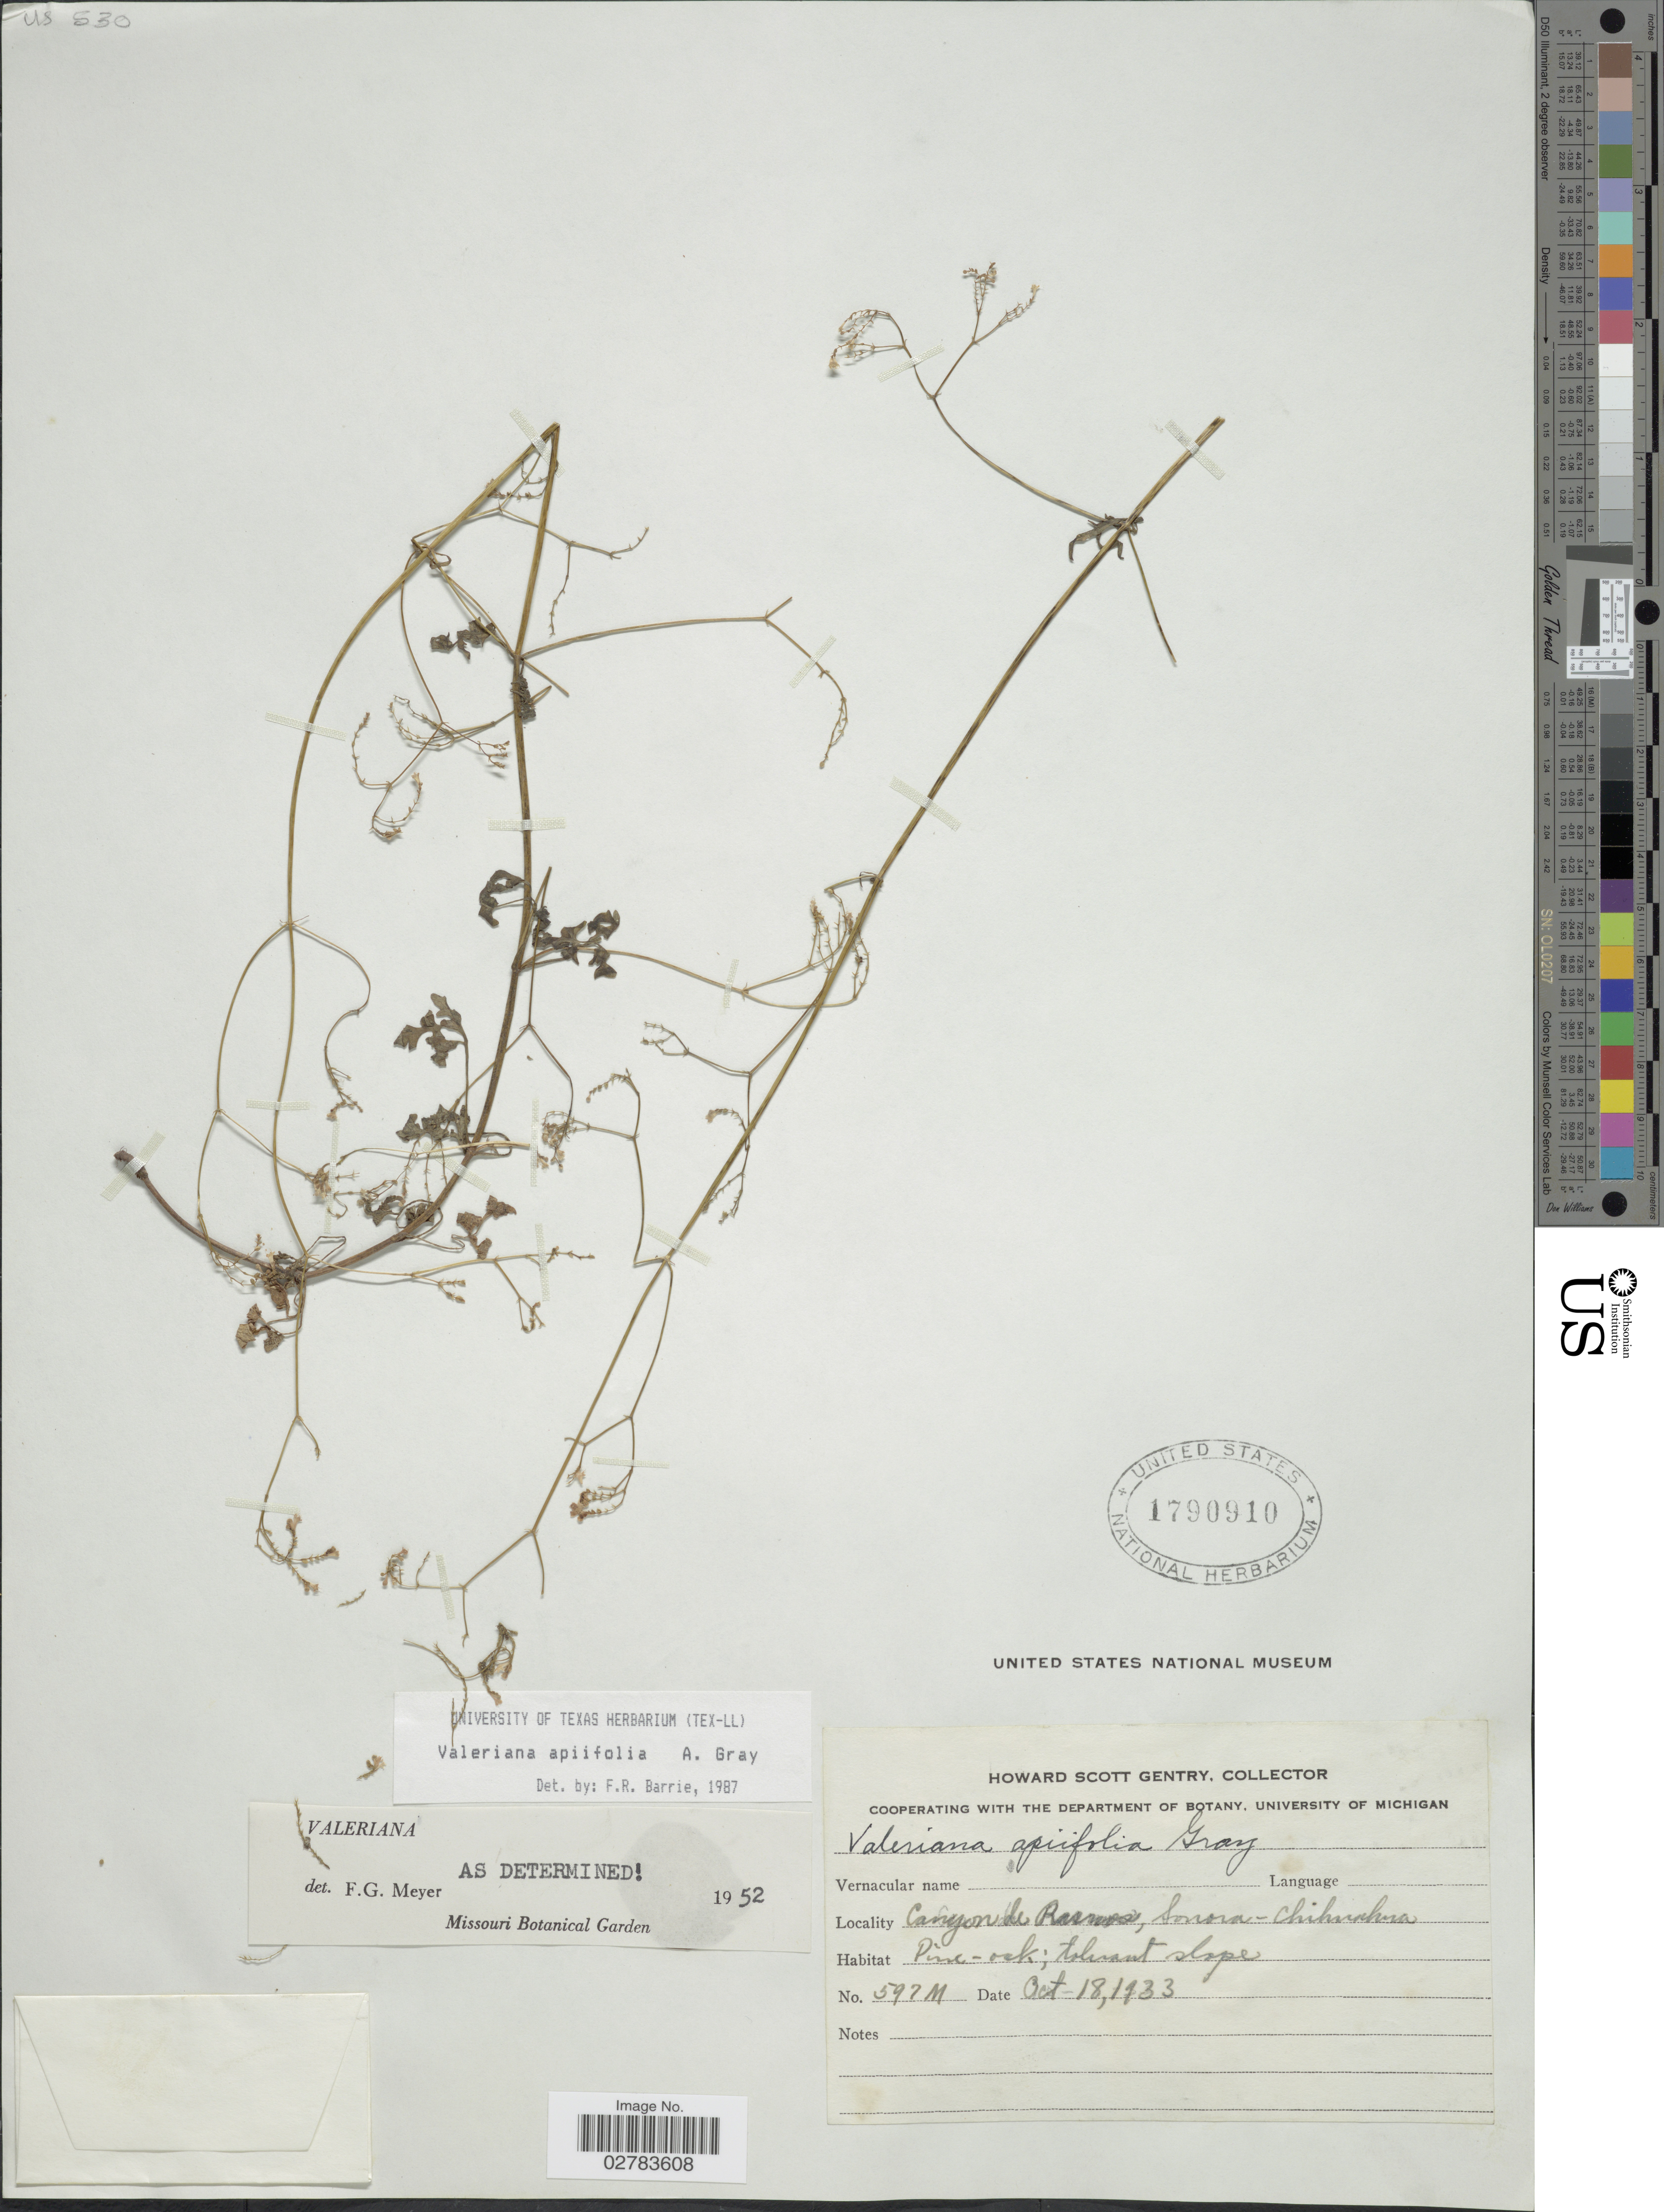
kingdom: Plantae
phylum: Tracheophyta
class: Magnoliopsida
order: Dipsacales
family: Caprifoliaceae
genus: Valeriana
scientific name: Valeriana apiifolia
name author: A. Gray ex S. Watson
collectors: H. S. Gentry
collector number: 597M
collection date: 1933-10-18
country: Mexico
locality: Canyon de Rasmos [interpreted], Sonora-Chihuahua.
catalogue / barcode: US 1790910